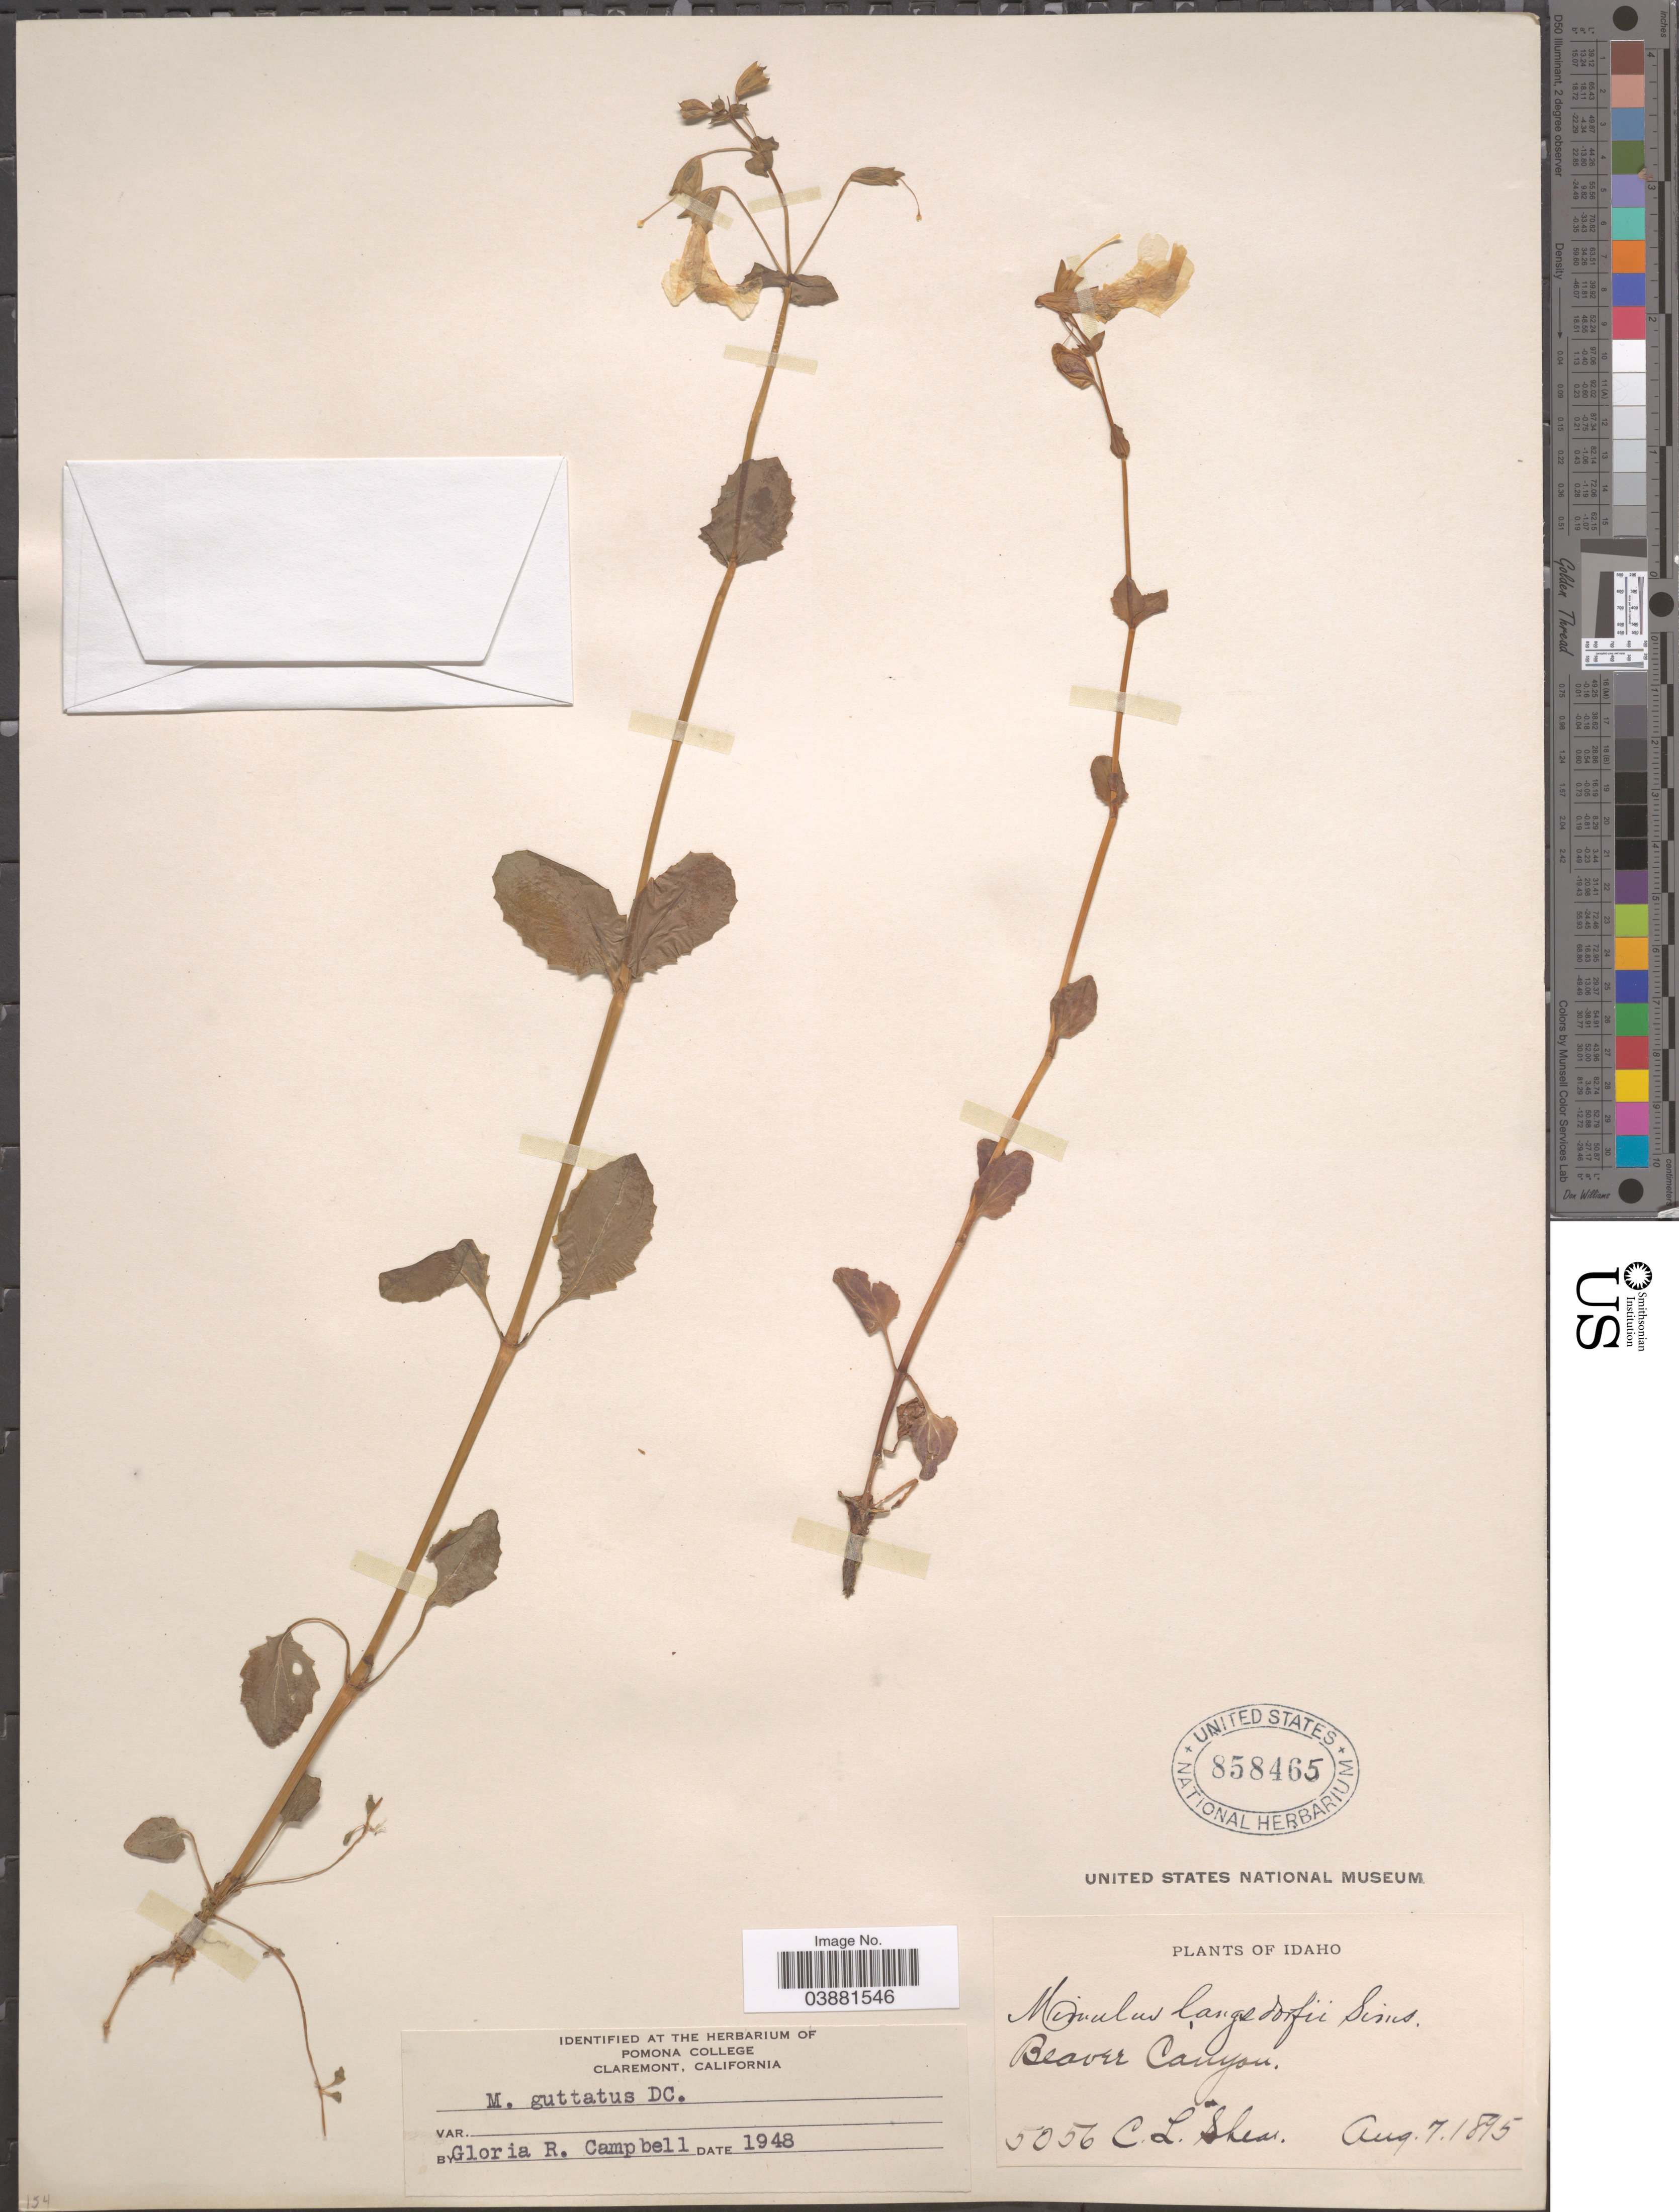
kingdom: Plantae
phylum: Tracheophyta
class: Magnoliopsida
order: Lamiales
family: Phrymaceae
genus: Mimulus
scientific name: Mimulus guttatus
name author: DC.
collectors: C. L. Shear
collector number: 5056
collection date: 1895-08-07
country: United States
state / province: Idaho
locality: Beaver Canyon.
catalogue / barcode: US 858465